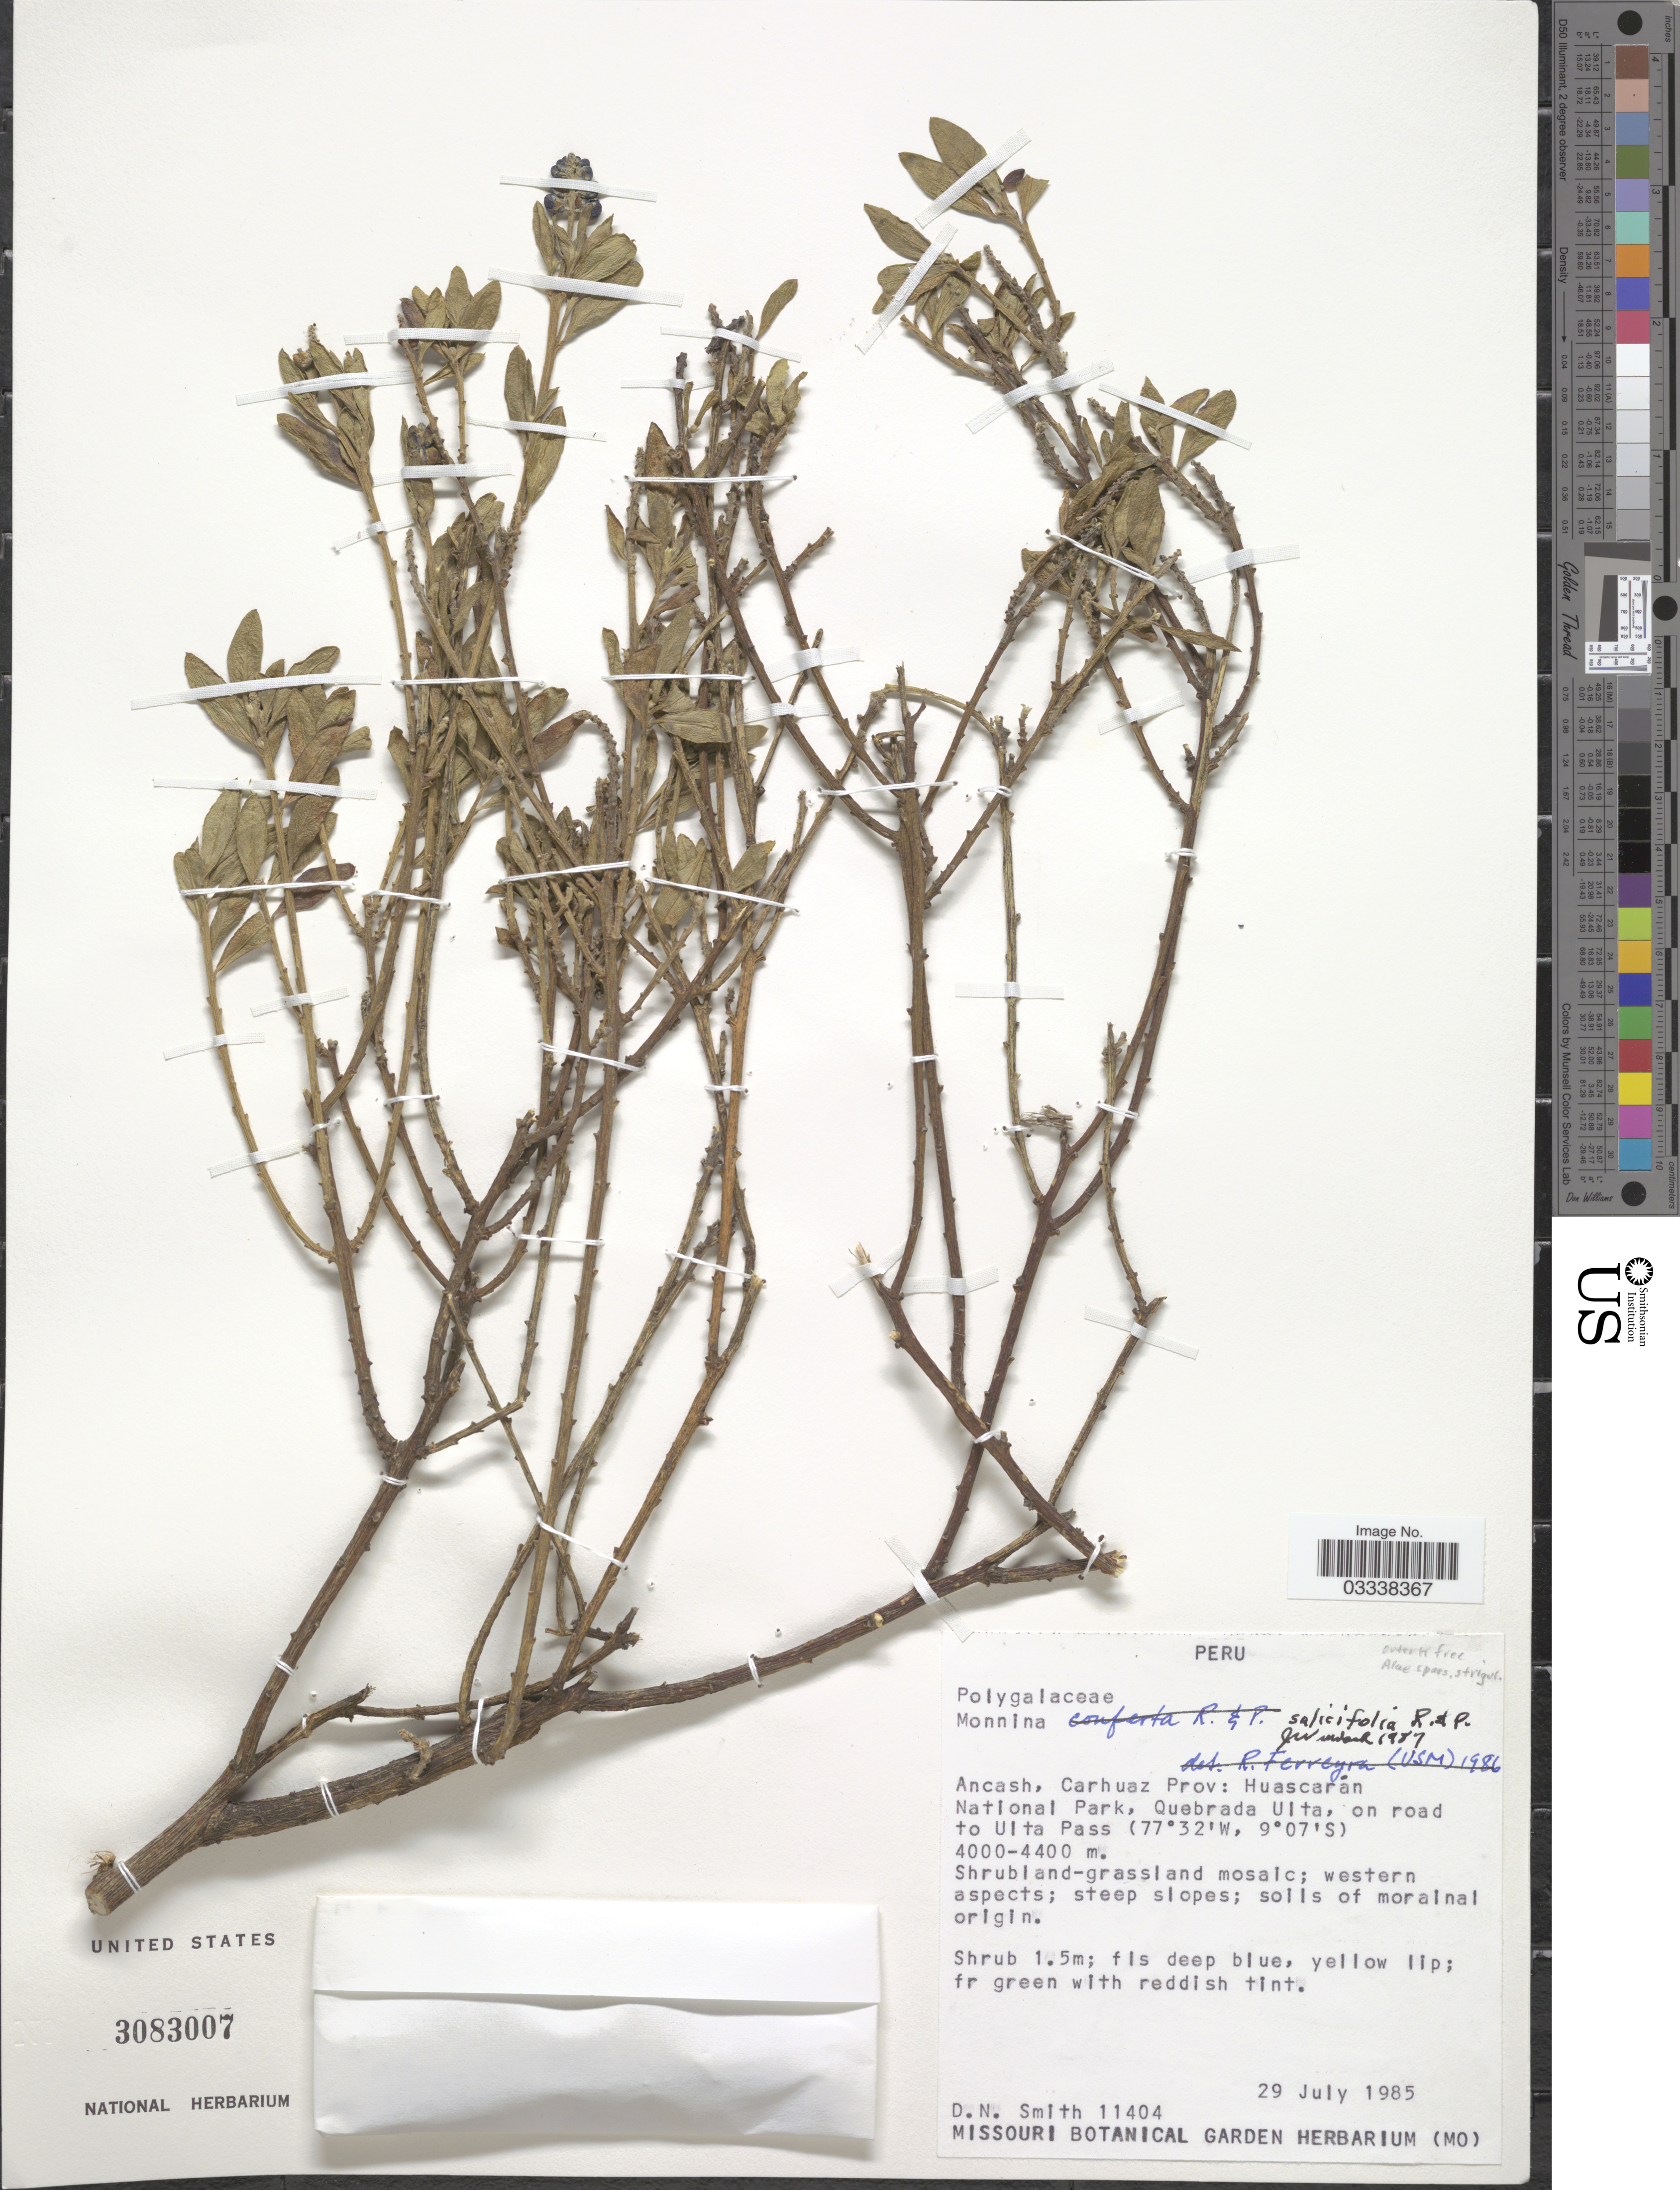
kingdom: Plantae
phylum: Tracheophyta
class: Magnoliopsida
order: Fabales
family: Polygalaceae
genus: Monnina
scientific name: Monnina salicifolia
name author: Ruiz & Pav.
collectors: D. Smith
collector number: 11404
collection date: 1985-07-29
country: Peru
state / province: Ancash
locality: Carhuaz Prov: Huascarán National Park, Quebrada Uita, on road to Ulta Pass.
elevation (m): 4000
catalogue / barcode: US 3083007